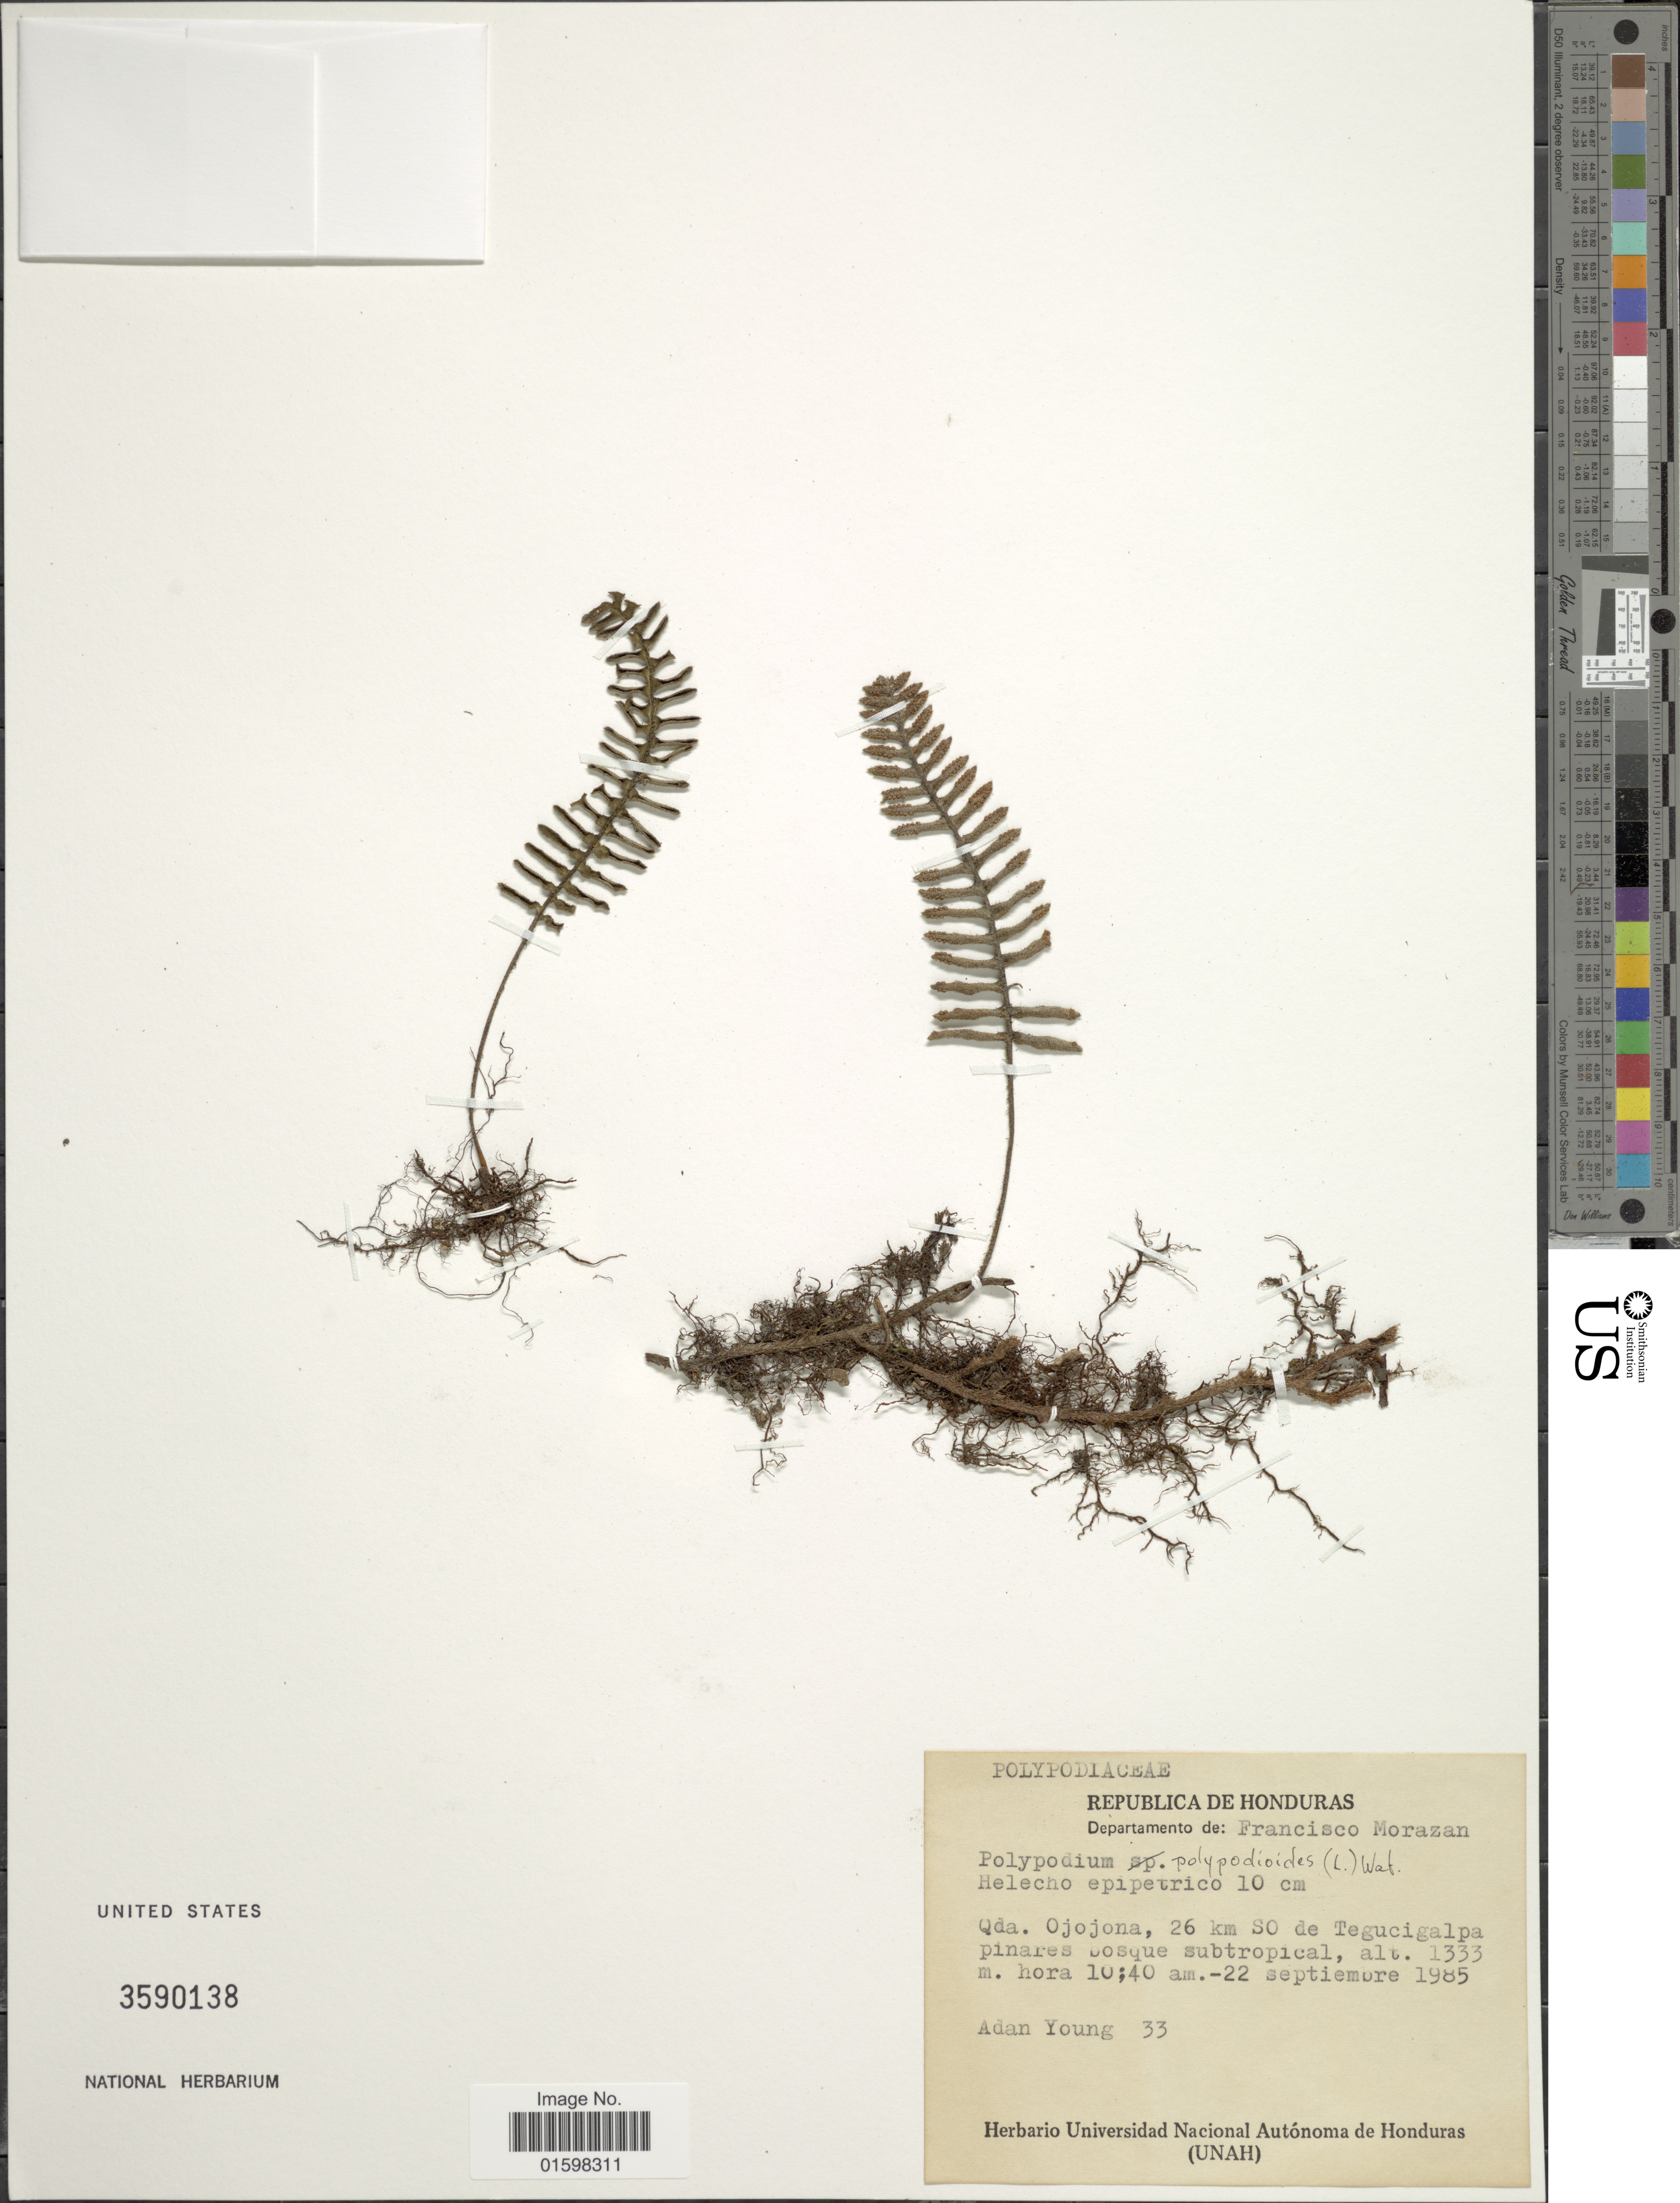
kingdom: Plantae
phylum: Tracheophyta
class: Polypodiopsida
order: Polypodiales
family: Polypodiaceae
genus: Pleopeltis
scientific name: Pleopeltis polypodioides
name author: (L.) E.G. Andrews & Windham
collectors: A. Young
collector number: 33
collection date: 1985-09-22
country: Honduras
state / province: Fco. Morazán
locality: Qda. Ojojona, 26 Km SO de Tegucigalpa pinares subtropical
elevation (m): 1333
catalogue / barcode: US 3590138